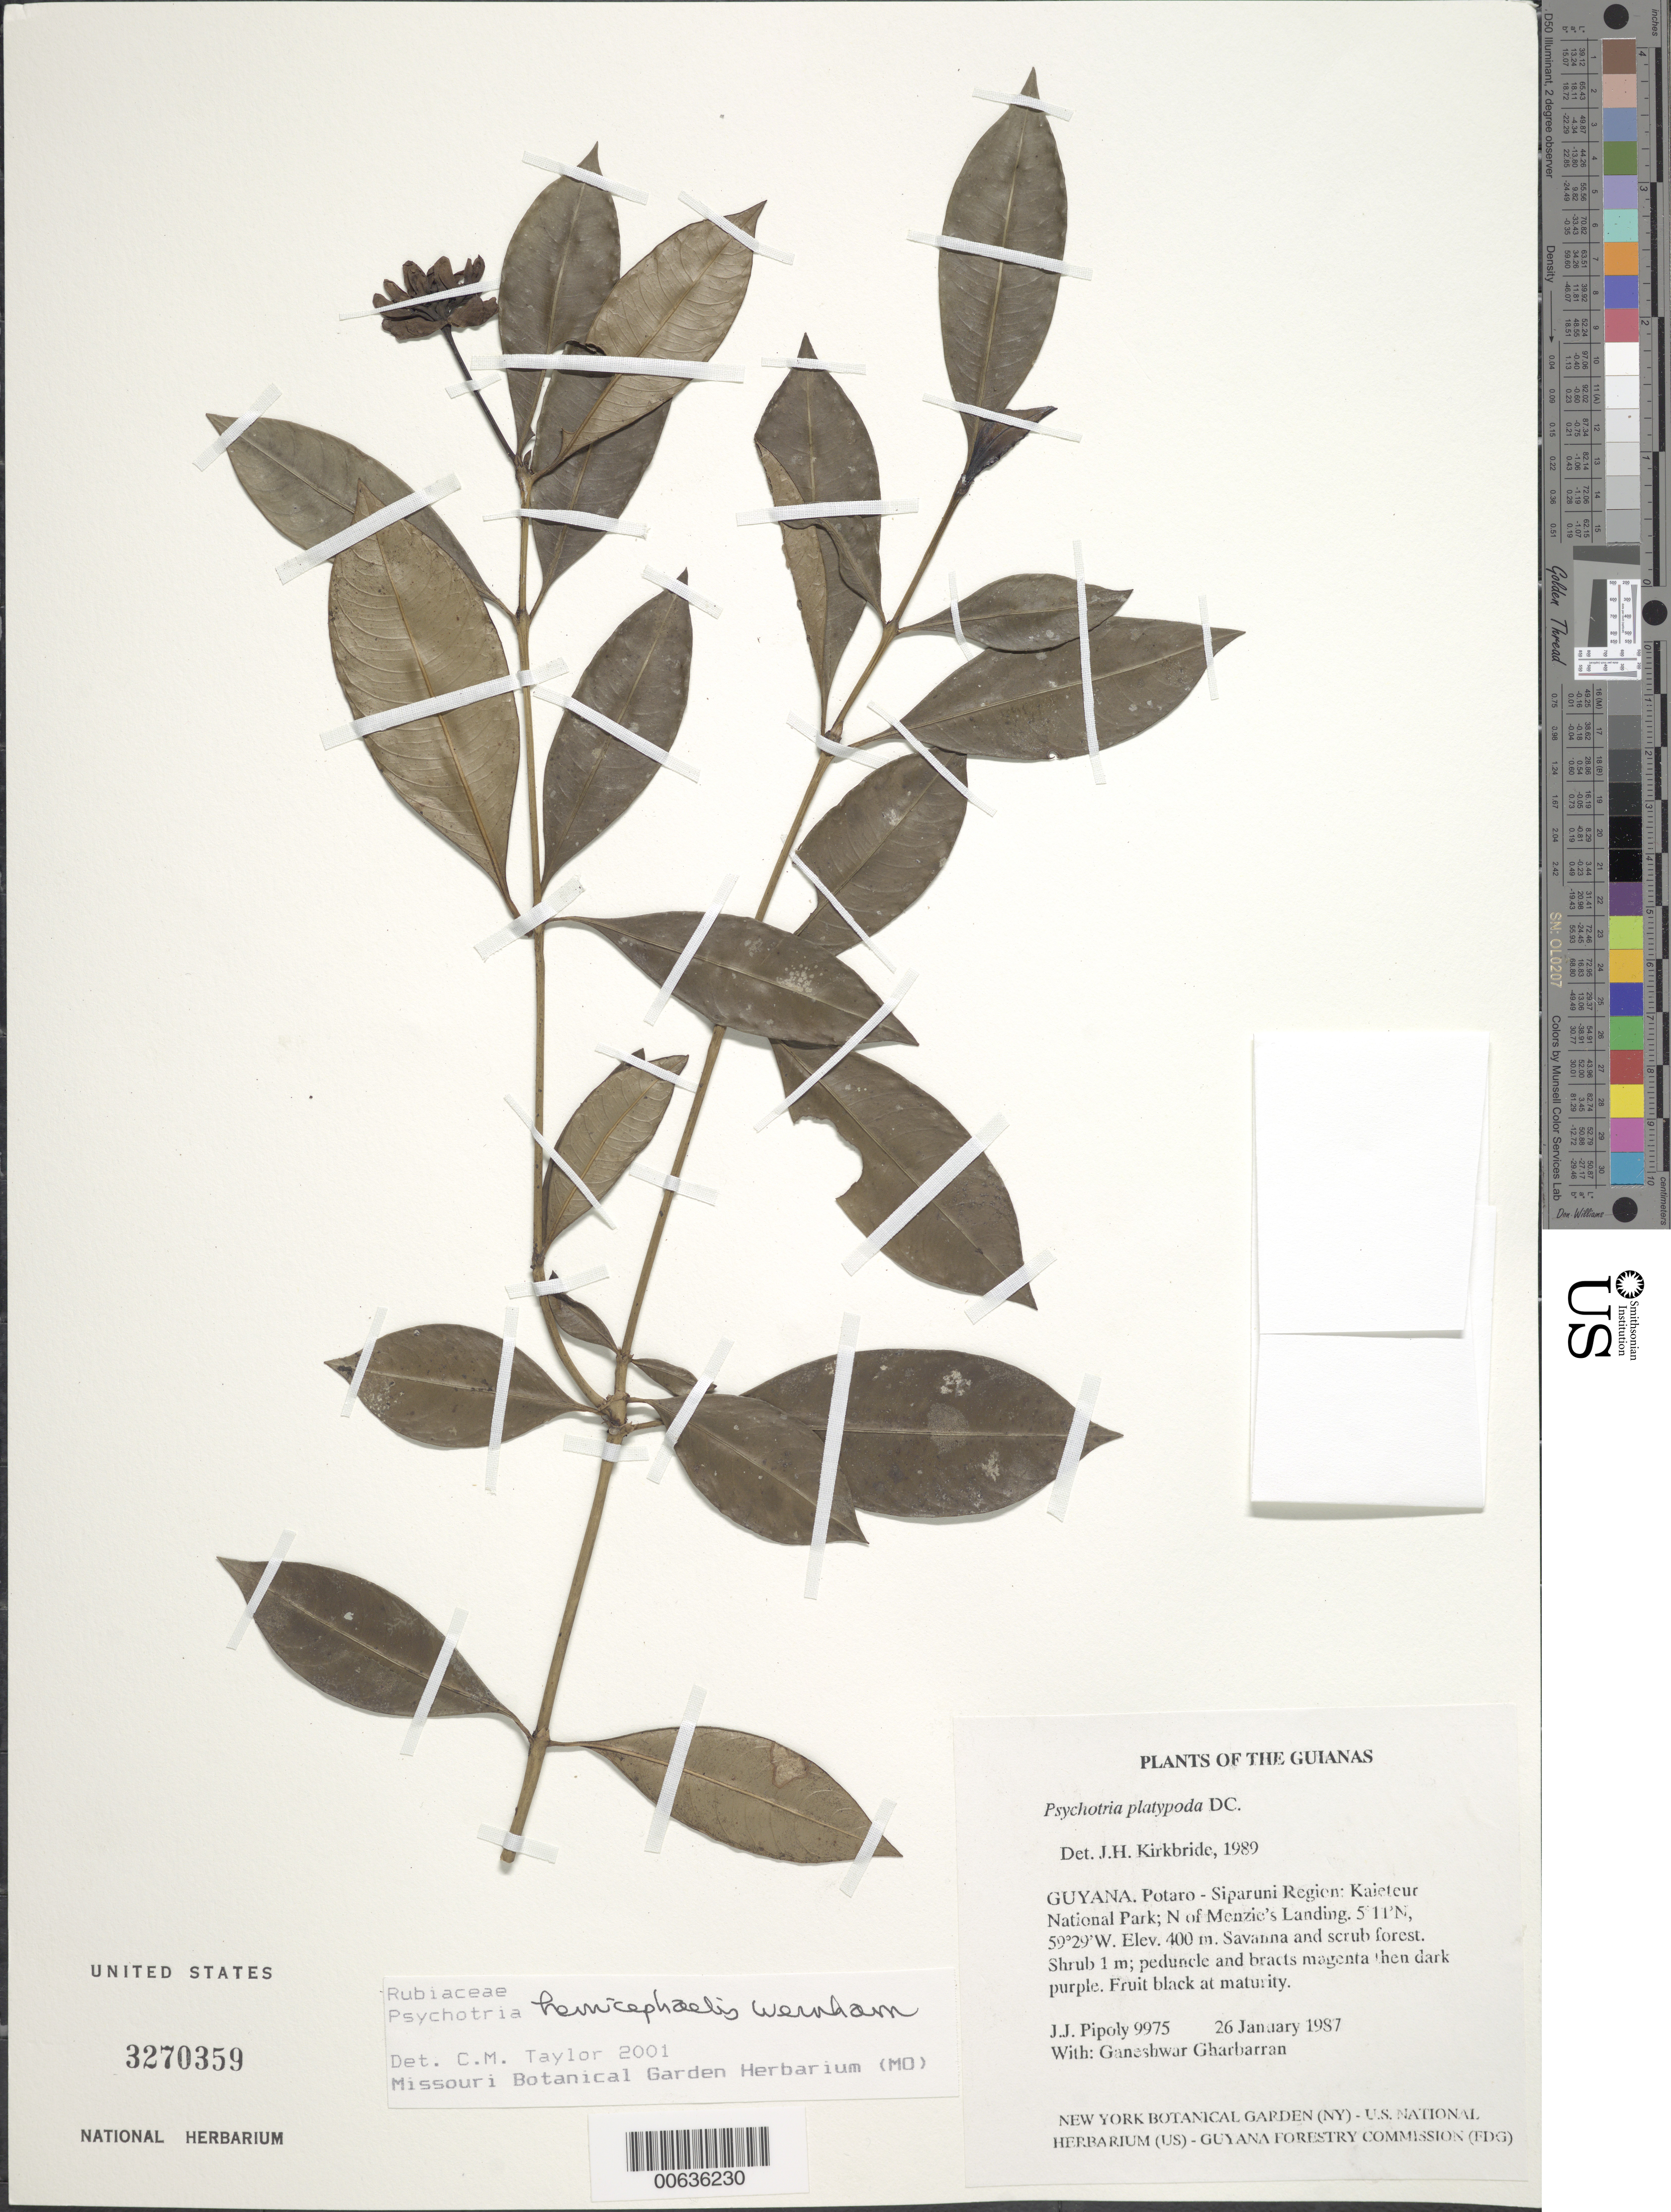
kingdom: Plantae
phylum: Tracheophyta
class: Magnoliopsida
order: Gentianales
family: Rubiaceae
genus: Palicourea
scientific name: Palicourea hemicephaelis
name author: (Wernham) Delprete & J.H. Kirkbr.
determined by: Kirkbride, J. H., Jr.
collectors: J. J. Pipoly & G. Gharbarran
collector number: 9975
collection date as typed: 26 January 1987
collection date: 1987-01-26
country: Guyana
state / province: Potaro-Siparuni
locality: Kaieteur National Park; N of Menzie's Landing and Kaieteur Falls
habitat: Savanna and scrub forest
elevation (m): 400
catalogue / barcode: US 3270359